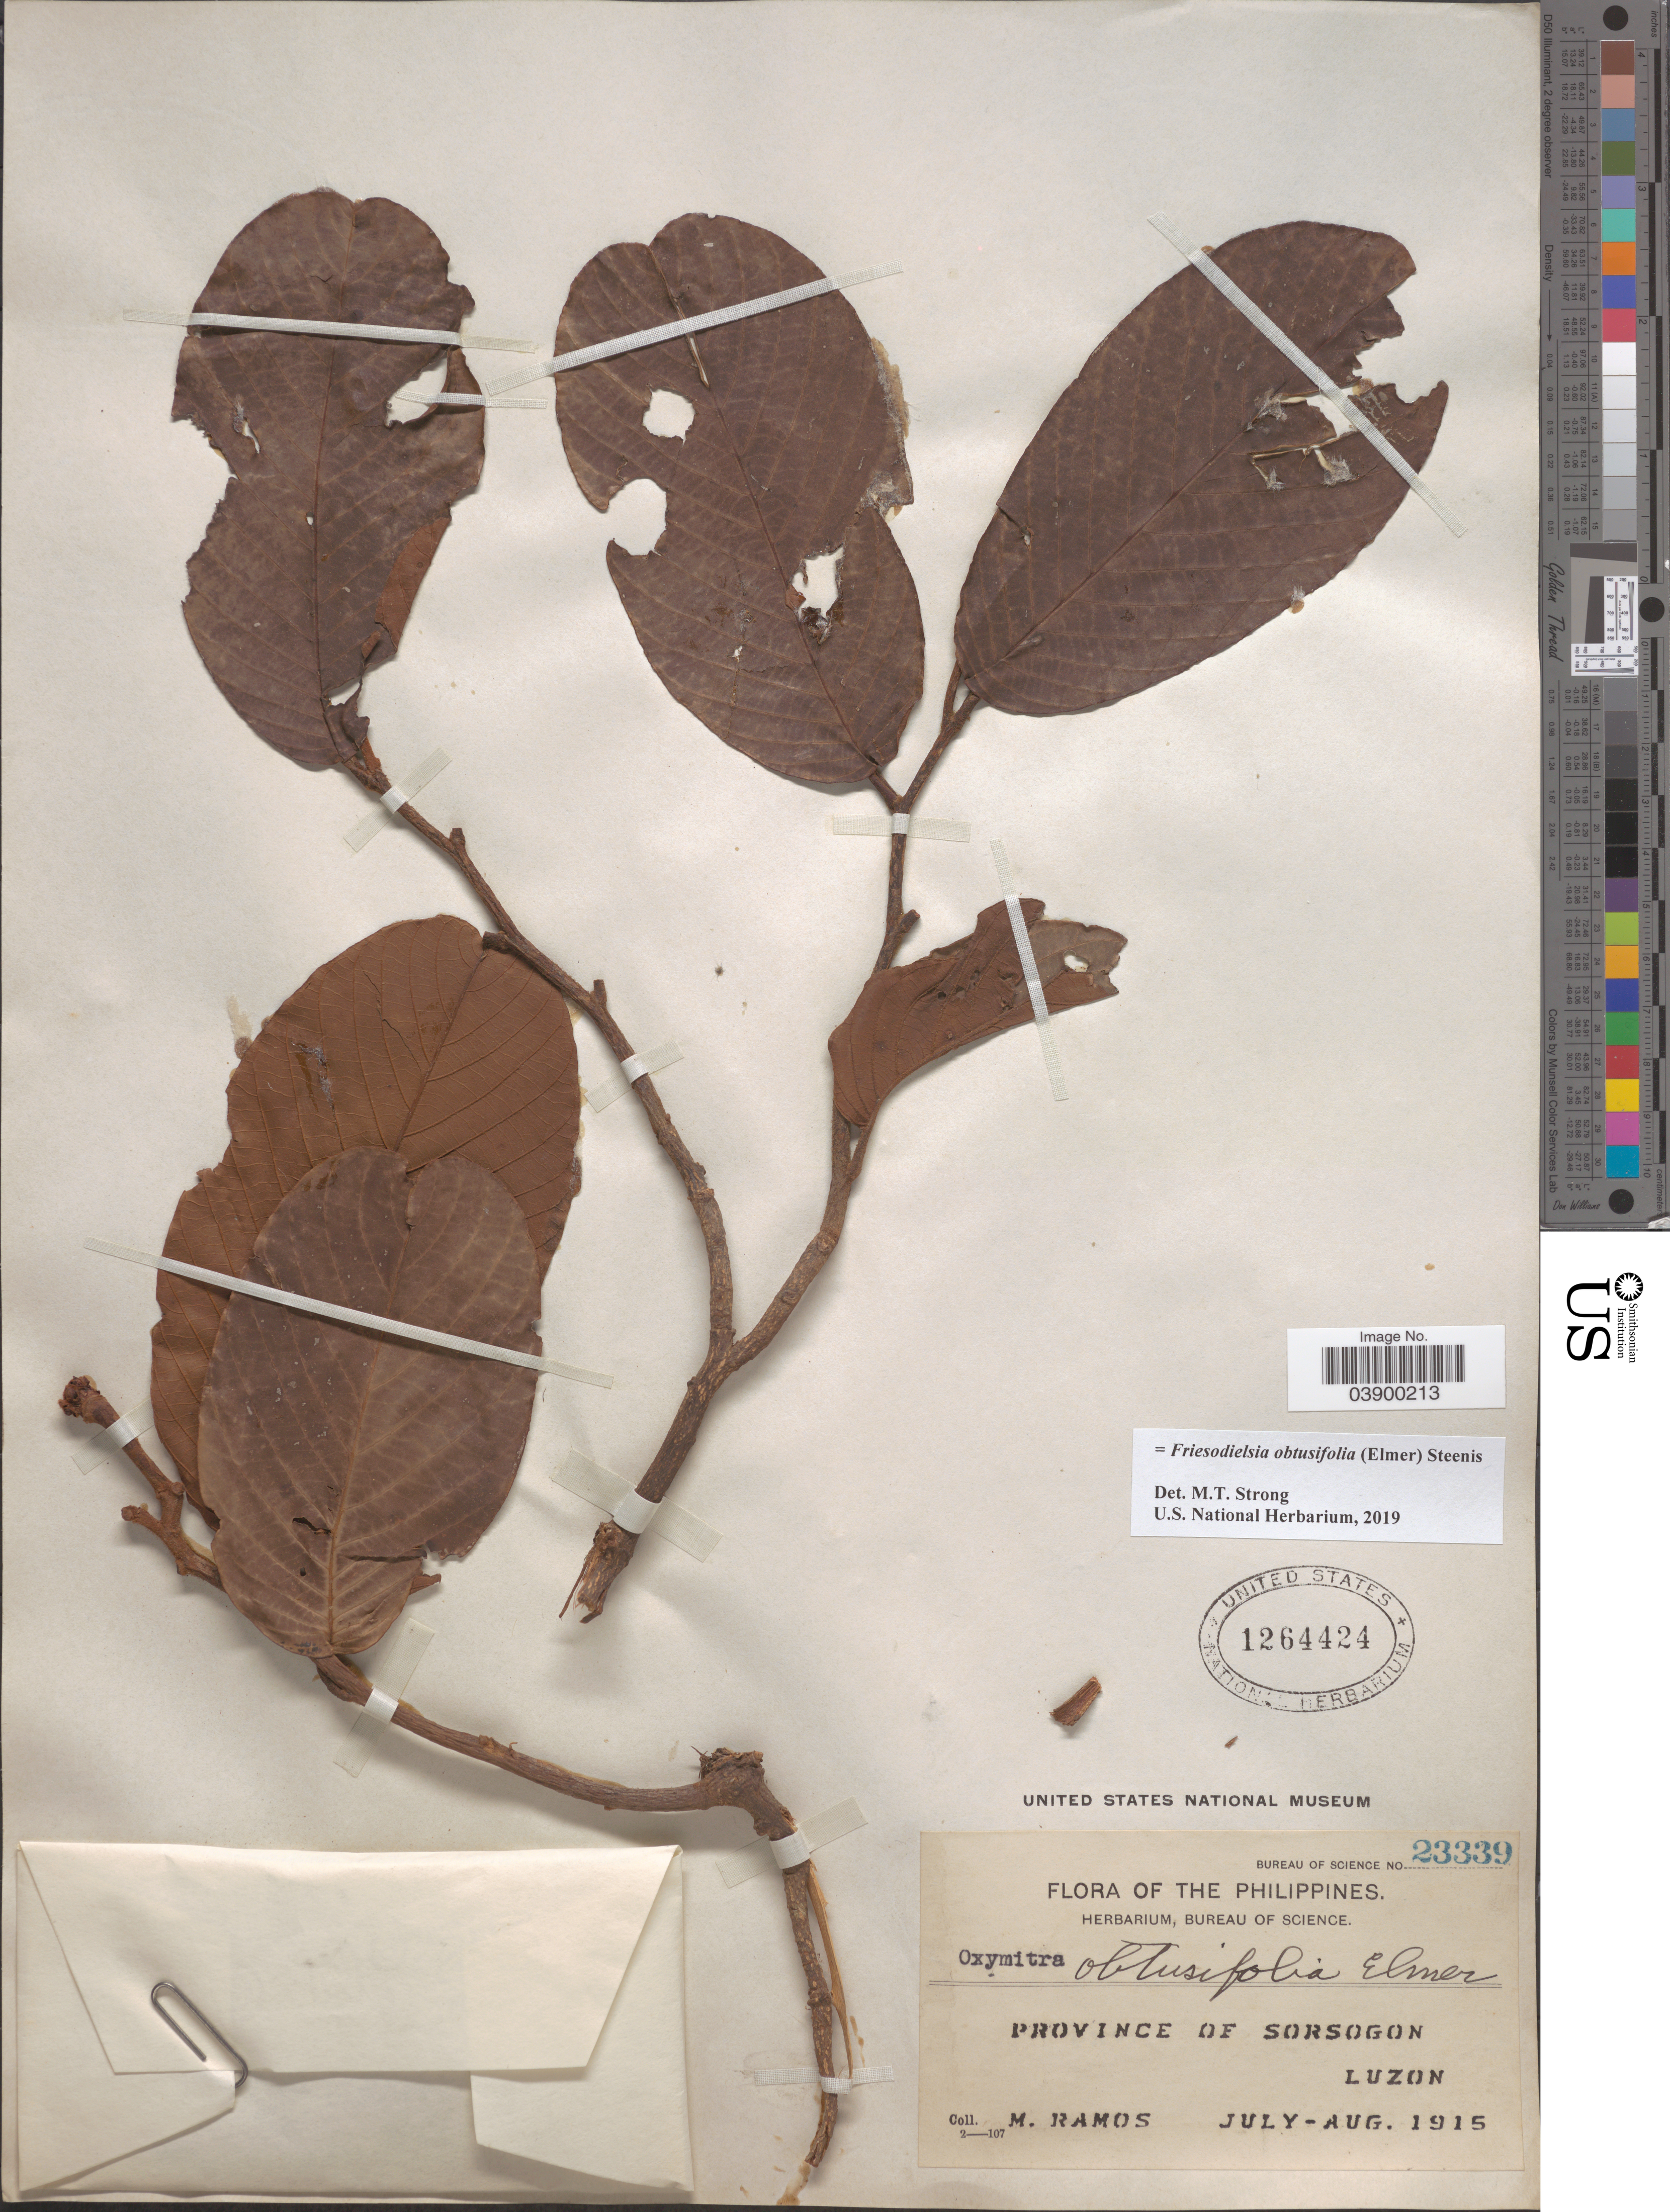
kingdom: Plantae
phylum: Tracheophyta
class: Magnoliopsida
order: Magnoliales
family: Annonaceae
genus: Friesodielsia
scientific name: Friesodielsia obtusifolia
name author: (Elmer) Steenis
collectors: M. Ramos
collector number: Bureau of Science 23339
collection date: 1915-07/1915-08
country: Philippines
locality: Province of Sorsogon. Luzon.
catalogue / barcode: US 1264424